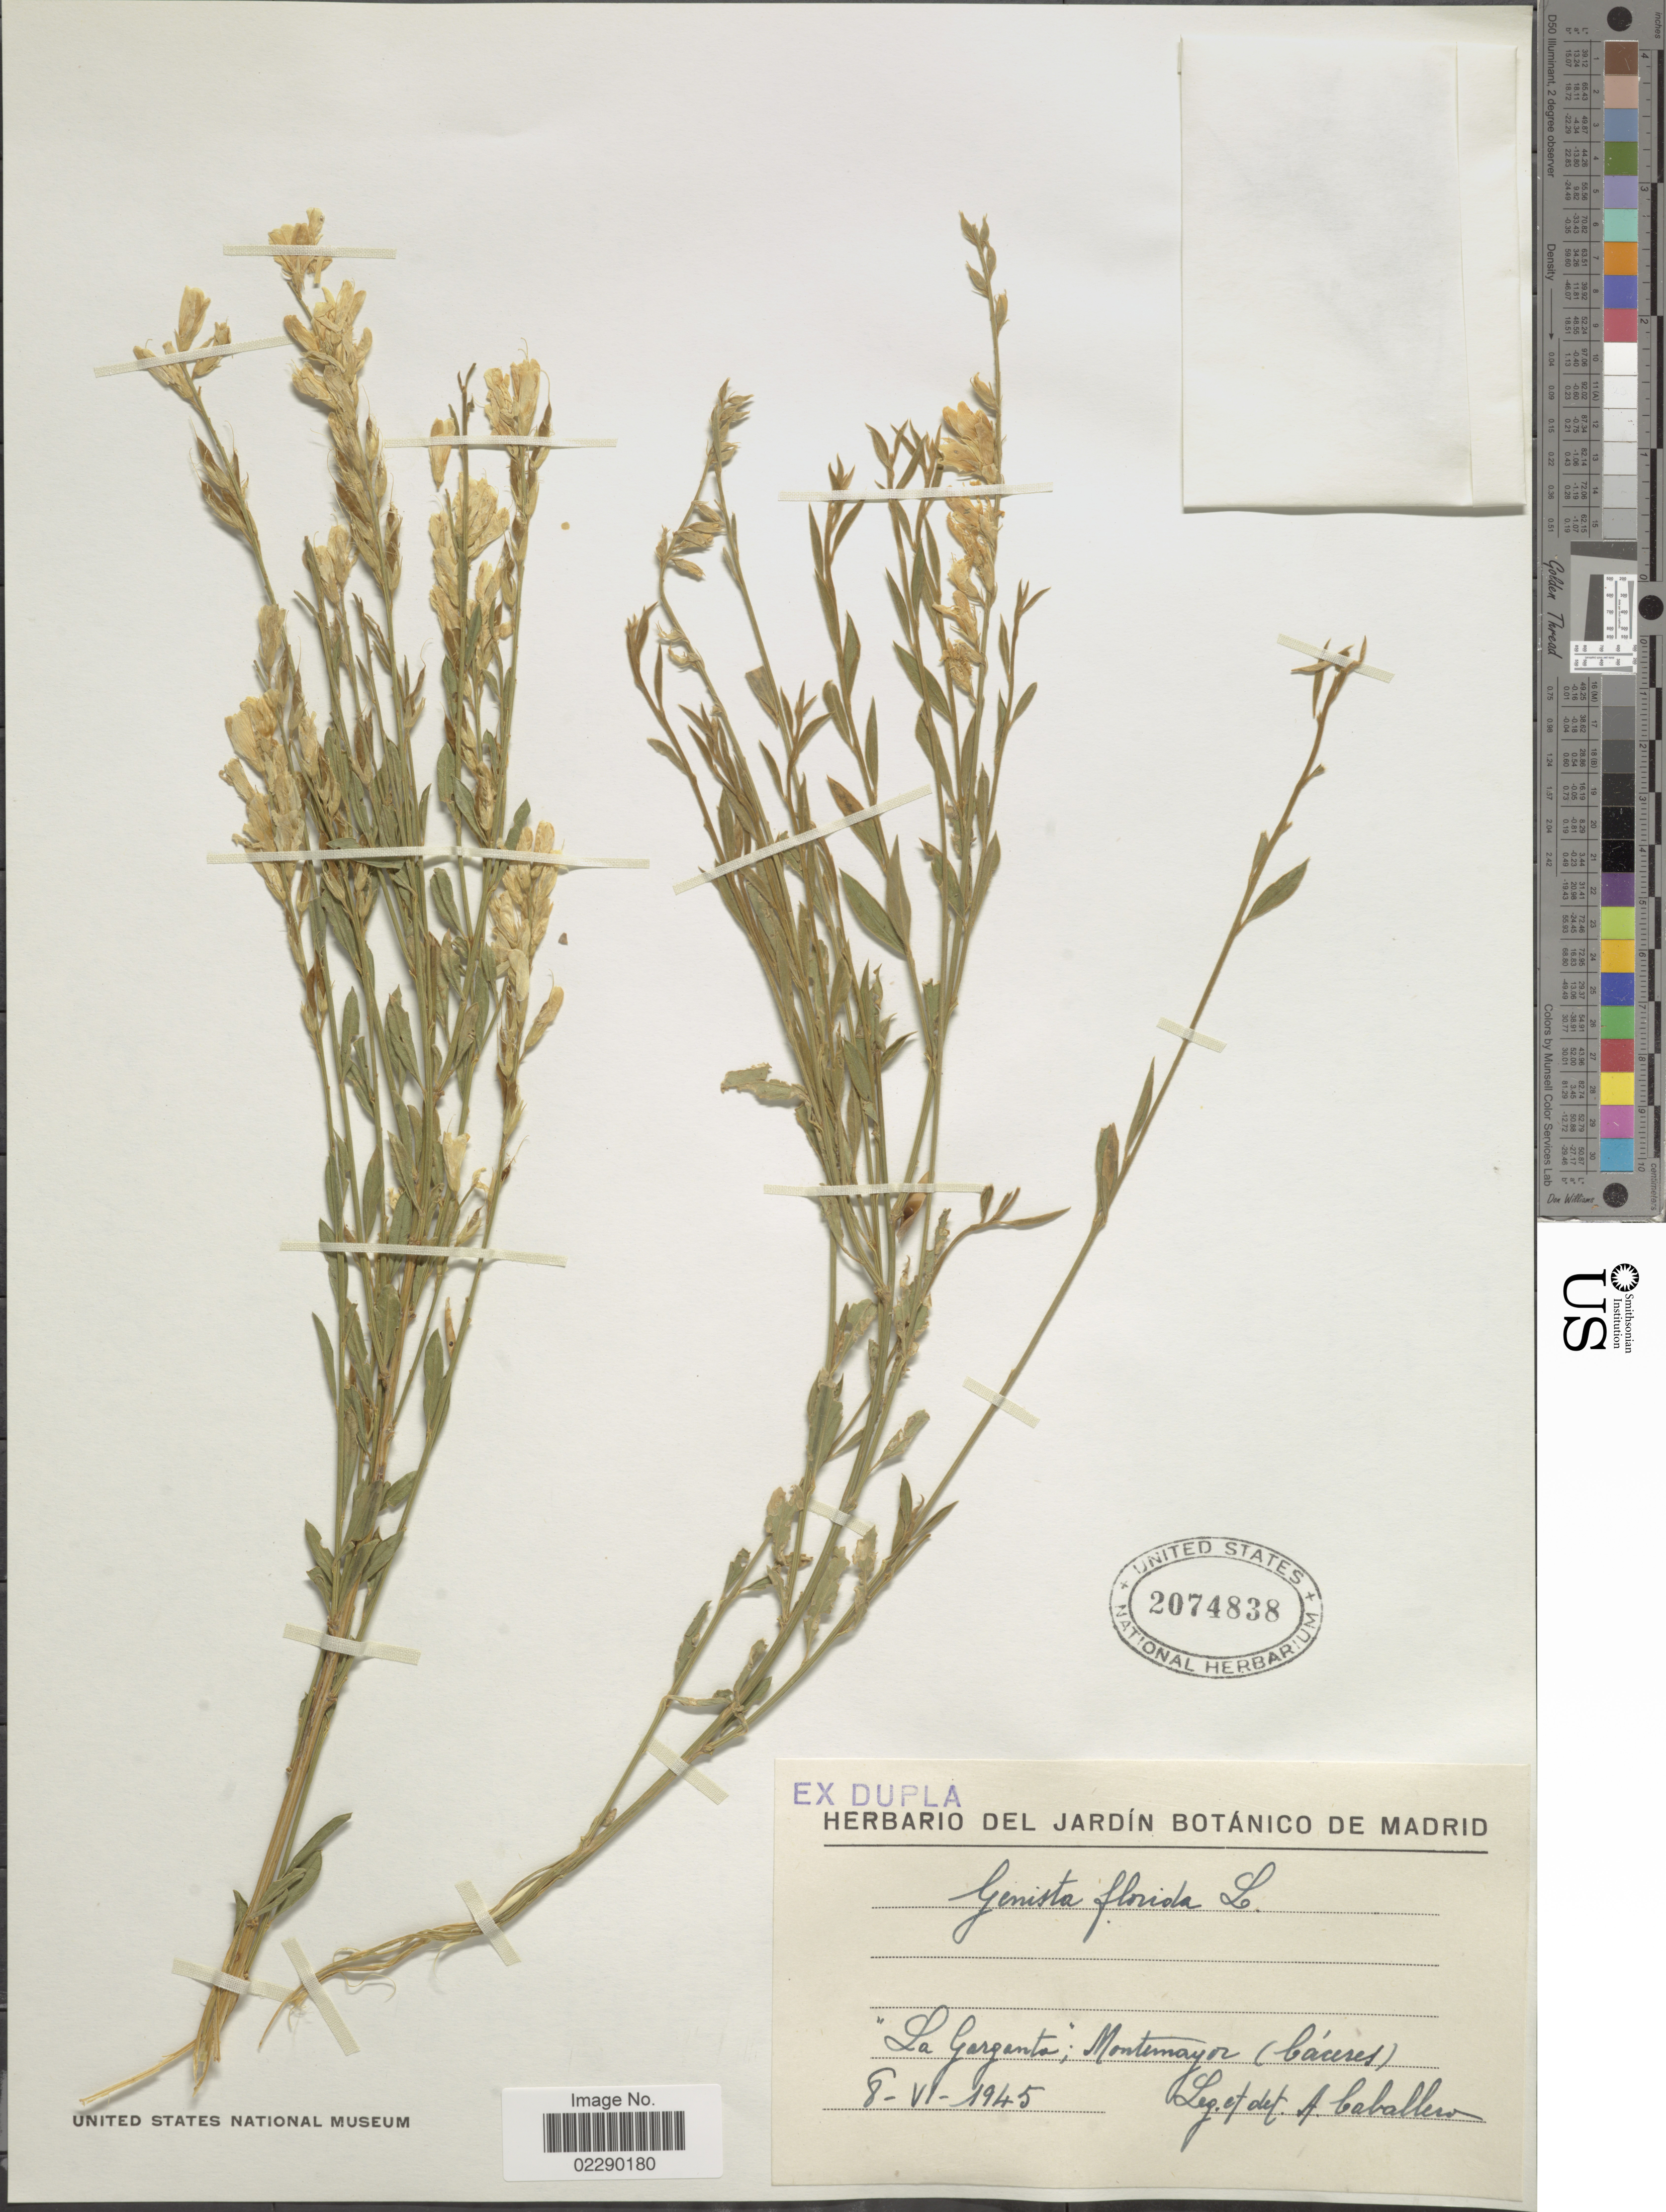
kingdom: Plantae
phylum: Tracheophyta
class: Magnoliopsida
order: Fabales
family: Fabaceae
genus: Genista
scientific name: Genista florida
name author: L.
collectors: A. Caballero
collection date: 1945-06-08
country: Spain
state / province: Extremadura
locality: La Garganta, Montemayor (Caceres)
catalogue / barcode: US 2074838